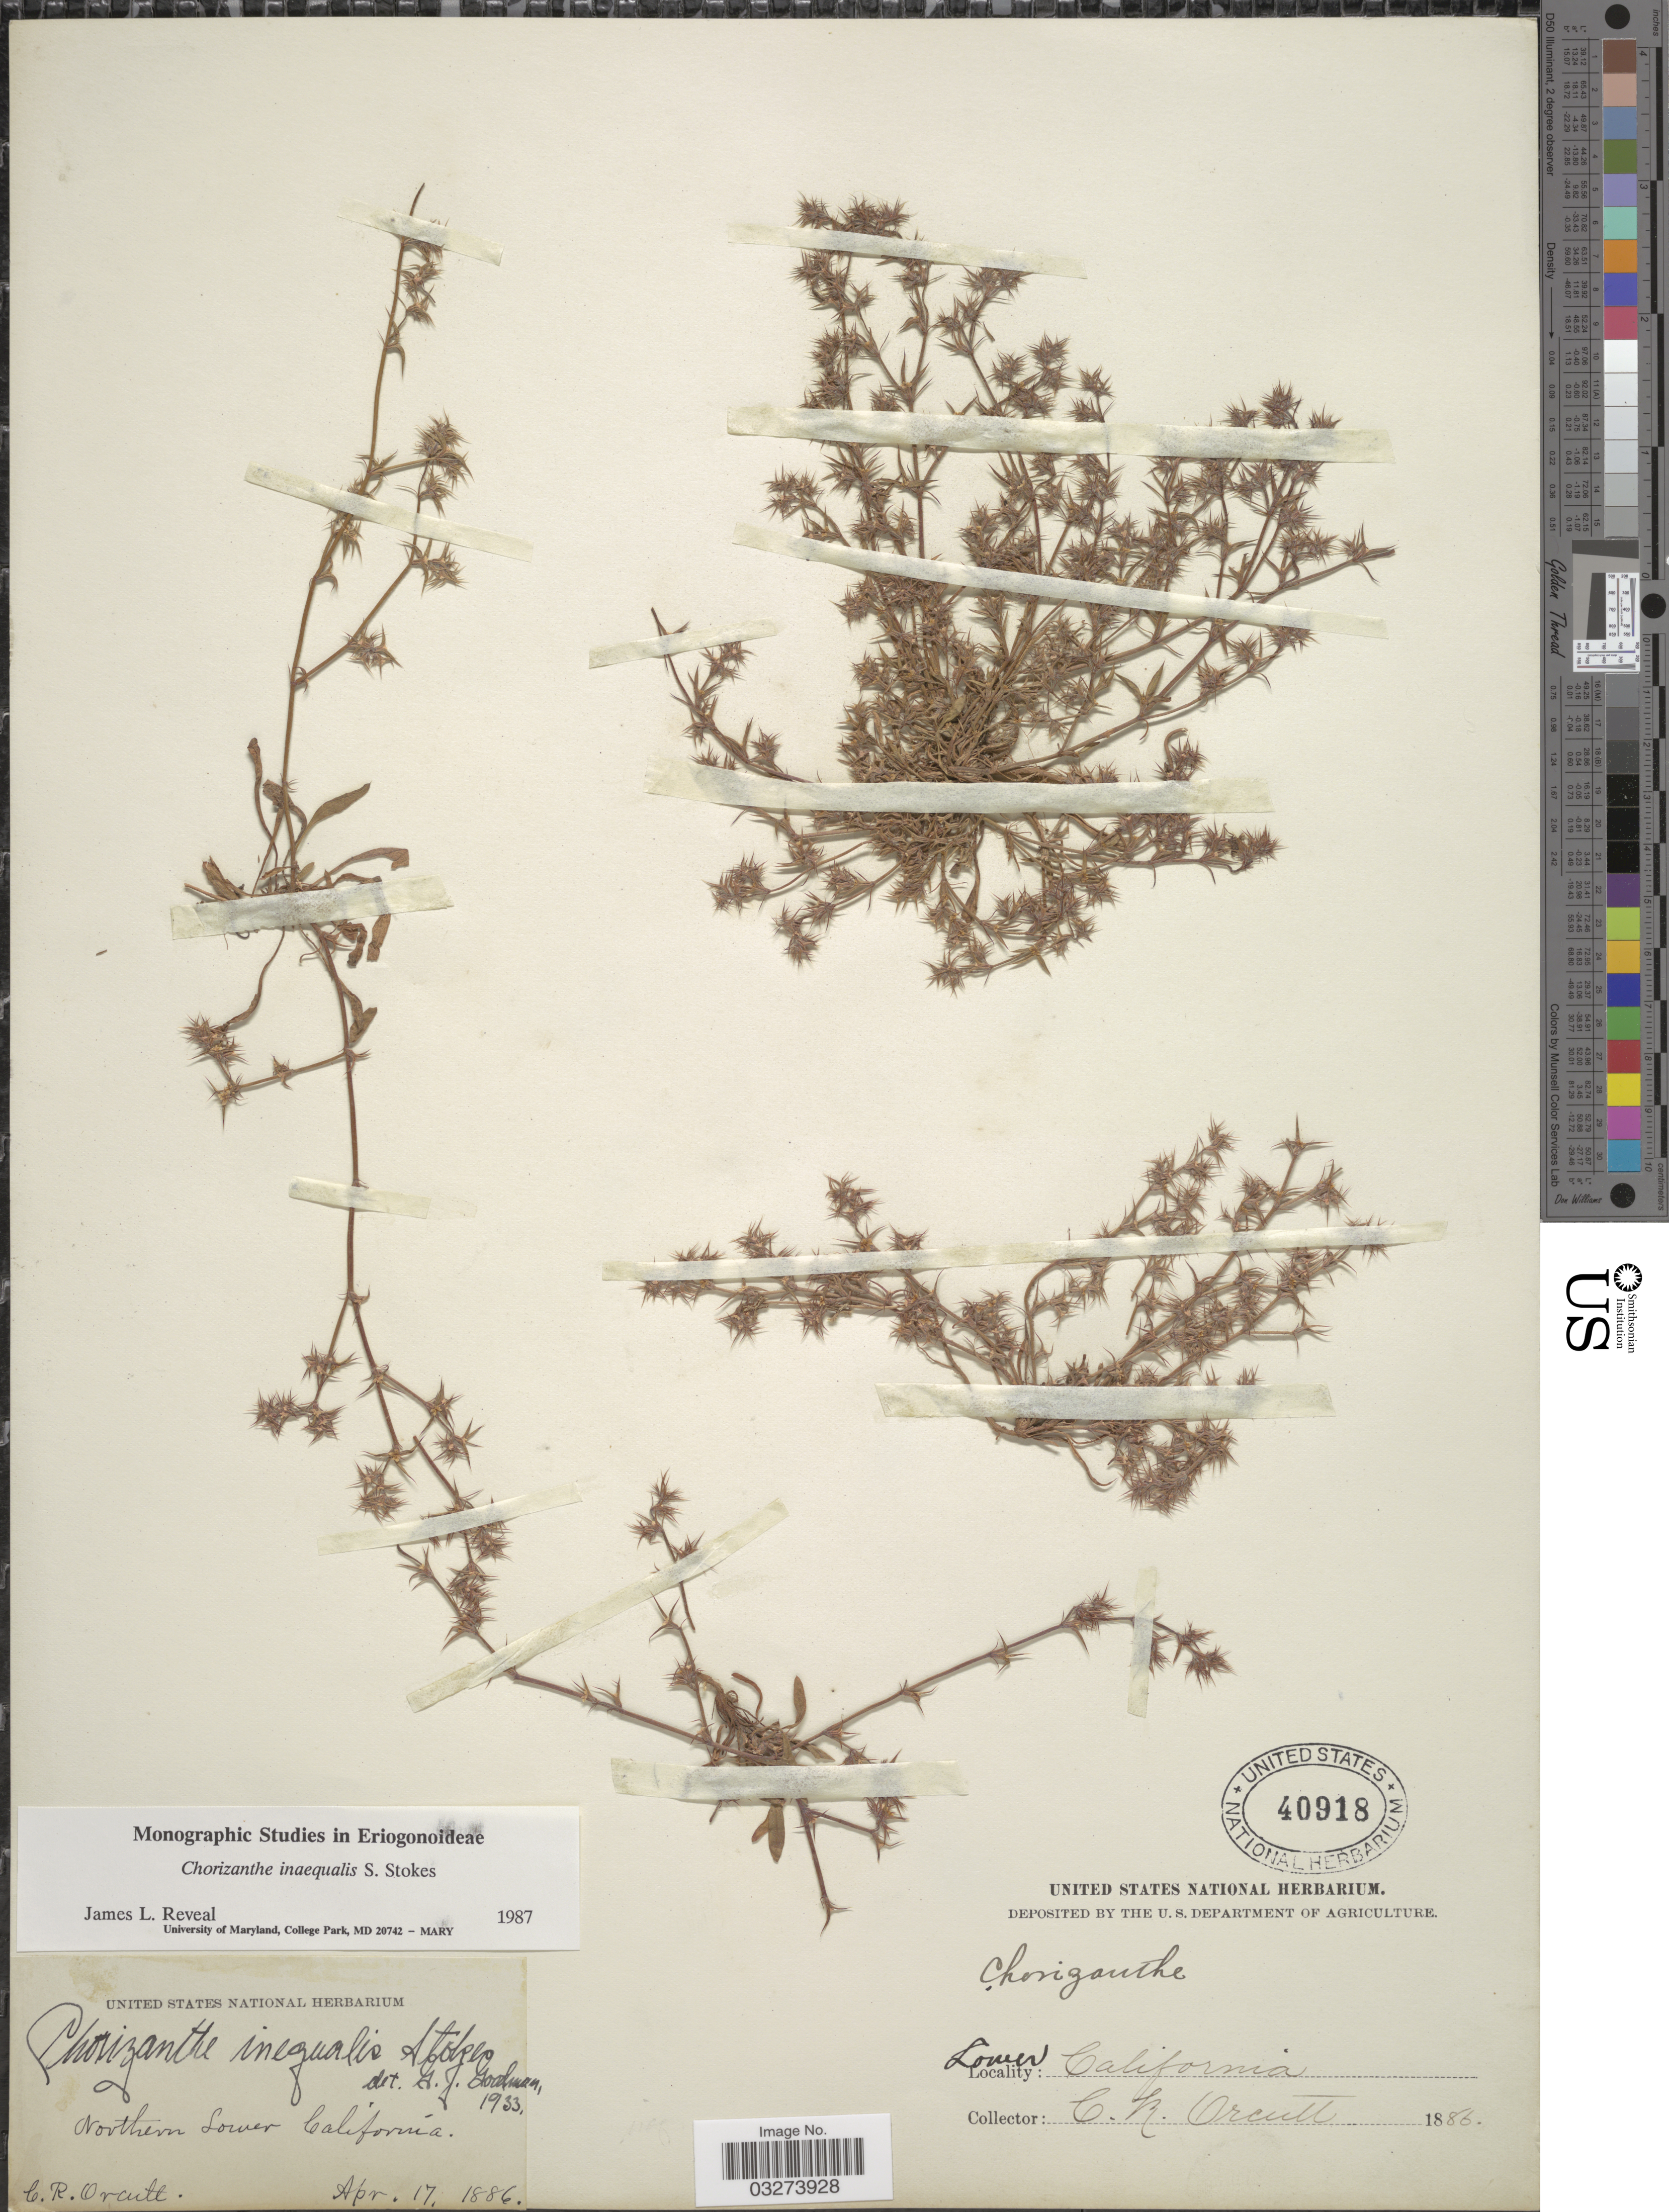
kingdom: Plantae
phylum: Tracheophyta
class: Magnoliopsida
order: Caryophyllales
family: Polygonaceae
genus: Chorizanthe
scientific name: Chorizanthe inequalis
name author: S. Stokes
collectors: C. R. Orcutt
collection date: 1886-04-17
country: Mexico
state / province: Baja California Norte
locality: Northern Lower California.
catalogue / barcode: US 40918